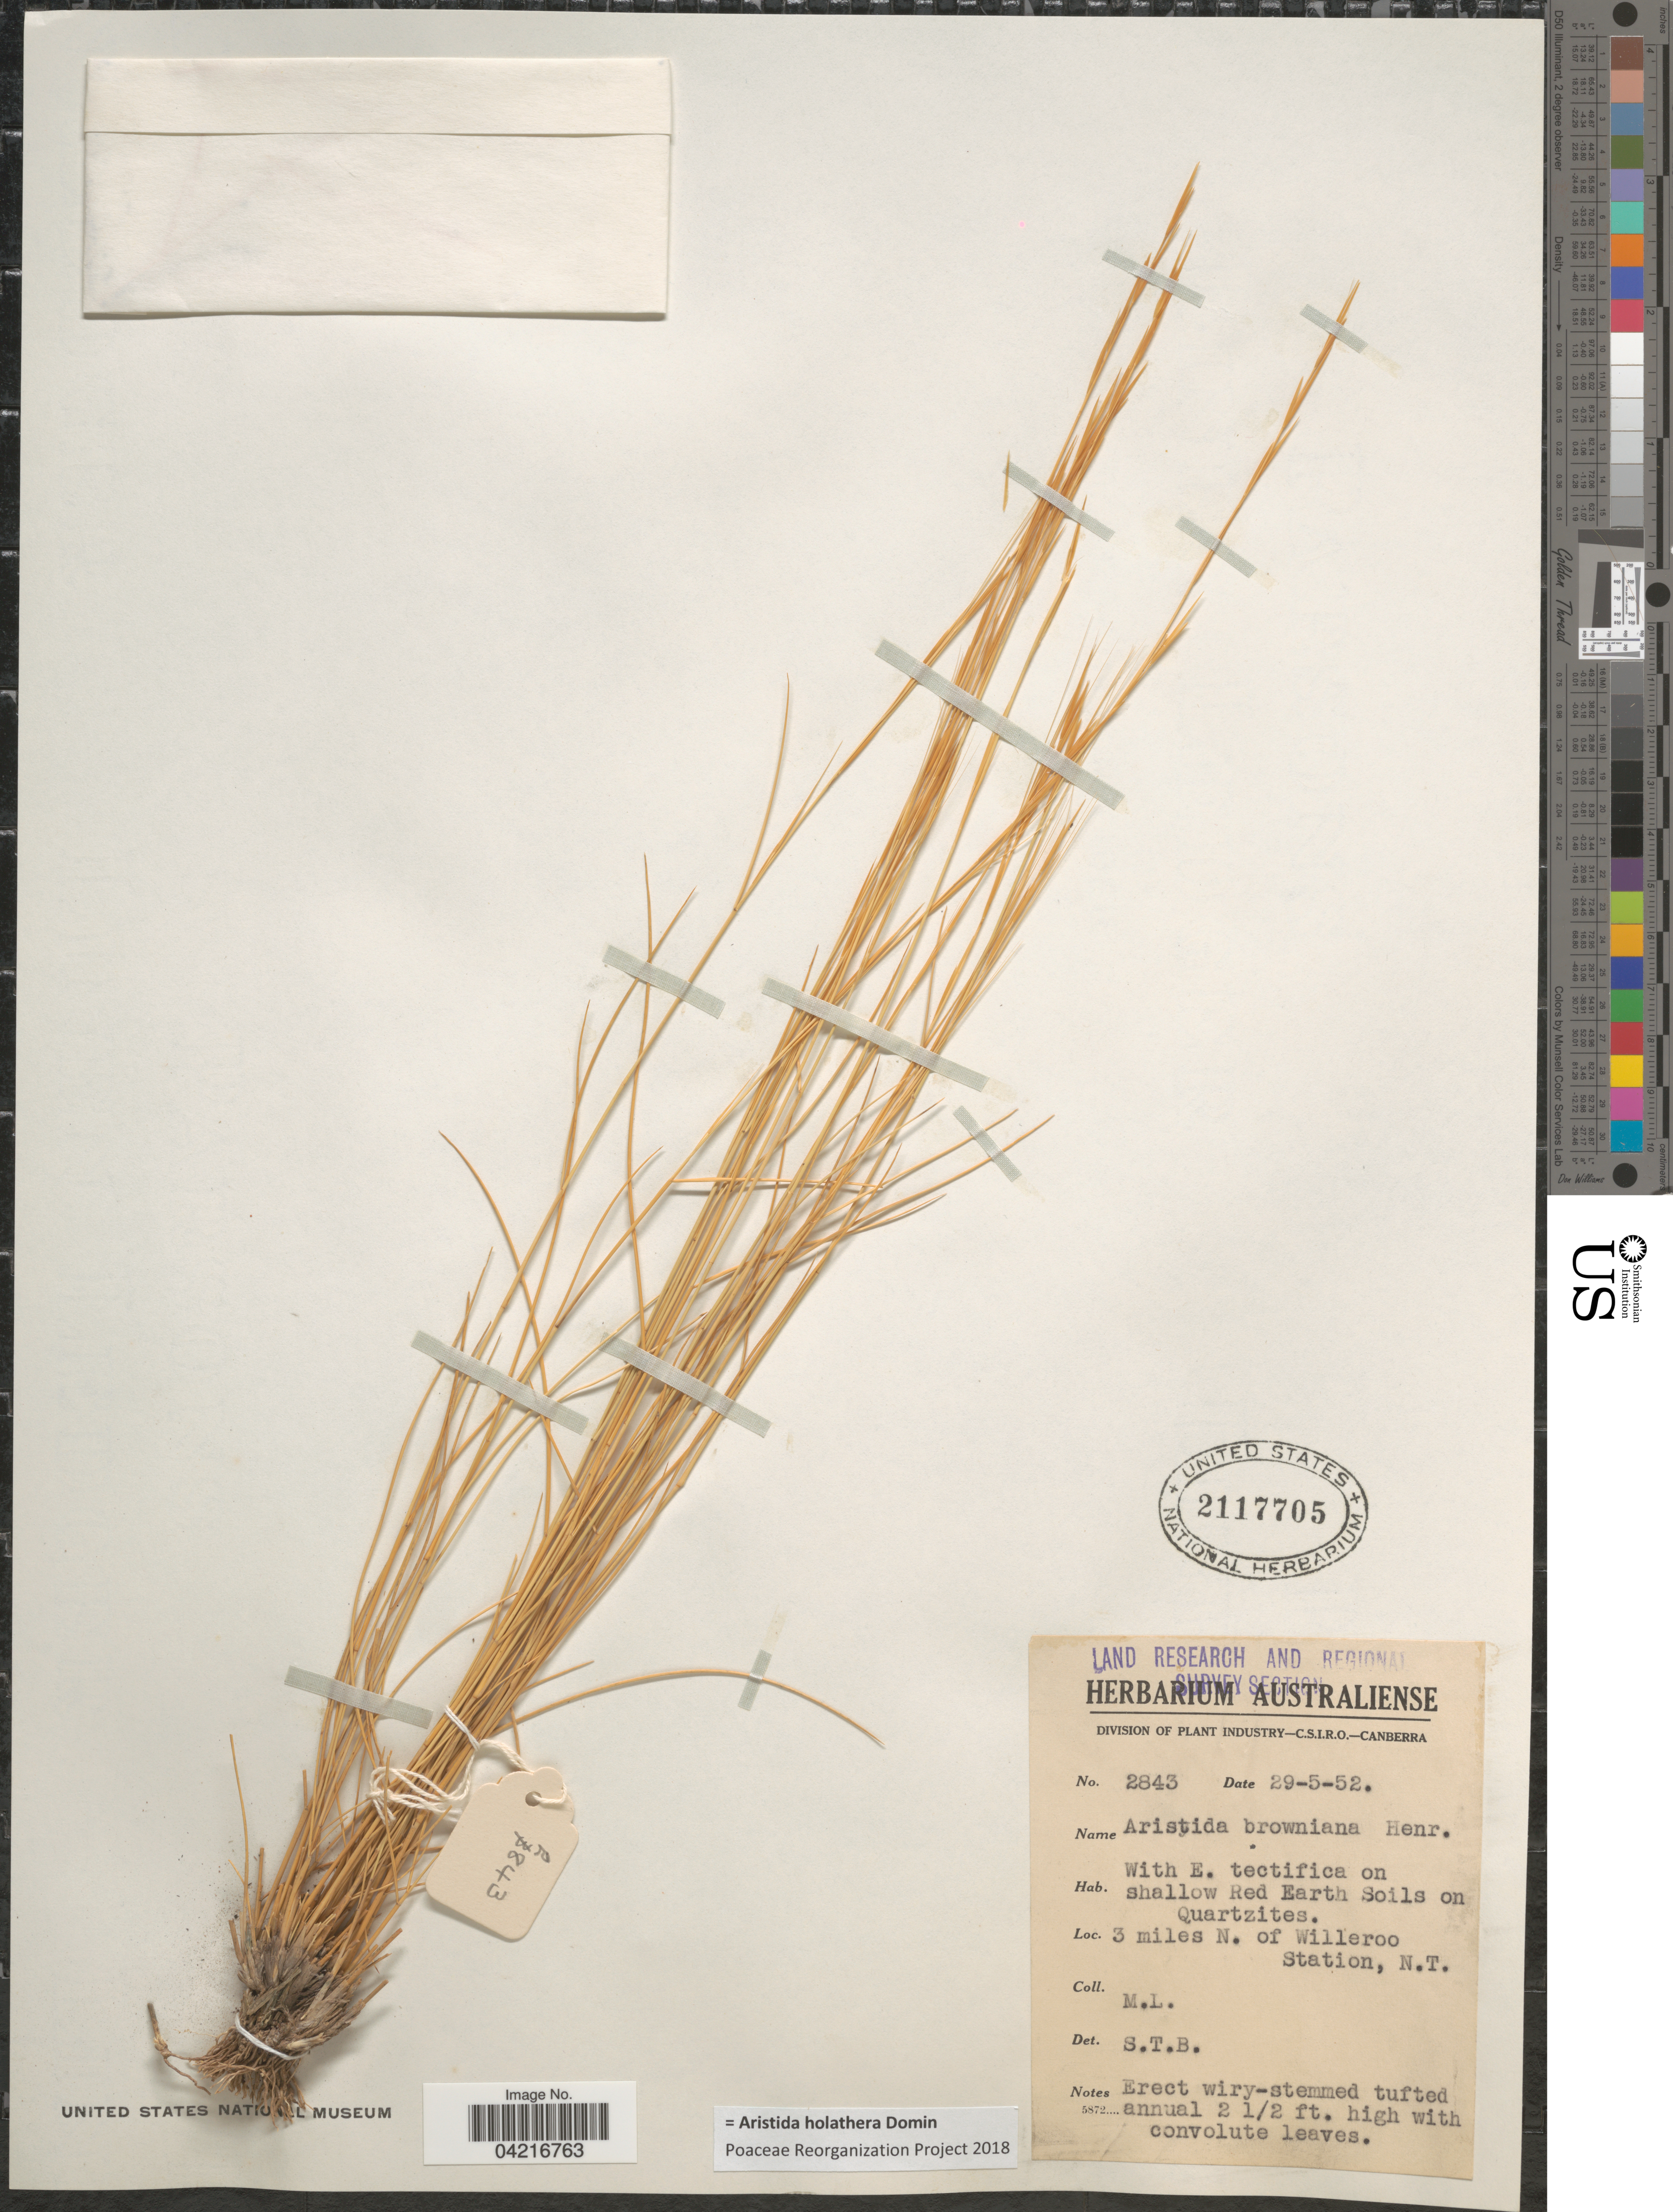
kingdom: Plantae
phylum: Tracheophyta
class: Liliopsida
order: Poales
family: Poaceae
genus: Aristida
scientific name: Aristida holathera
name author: Domin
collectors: M. L.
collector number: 2843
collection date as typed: Transcribed d/m/y: 29/5/52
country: Australia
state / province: Northern Territory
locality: Land Research and Regional Survey Section. On shallow Red Earth Soils on Quartzites. 3 miles N. of Willeroo Station.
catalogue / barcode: US 2117705